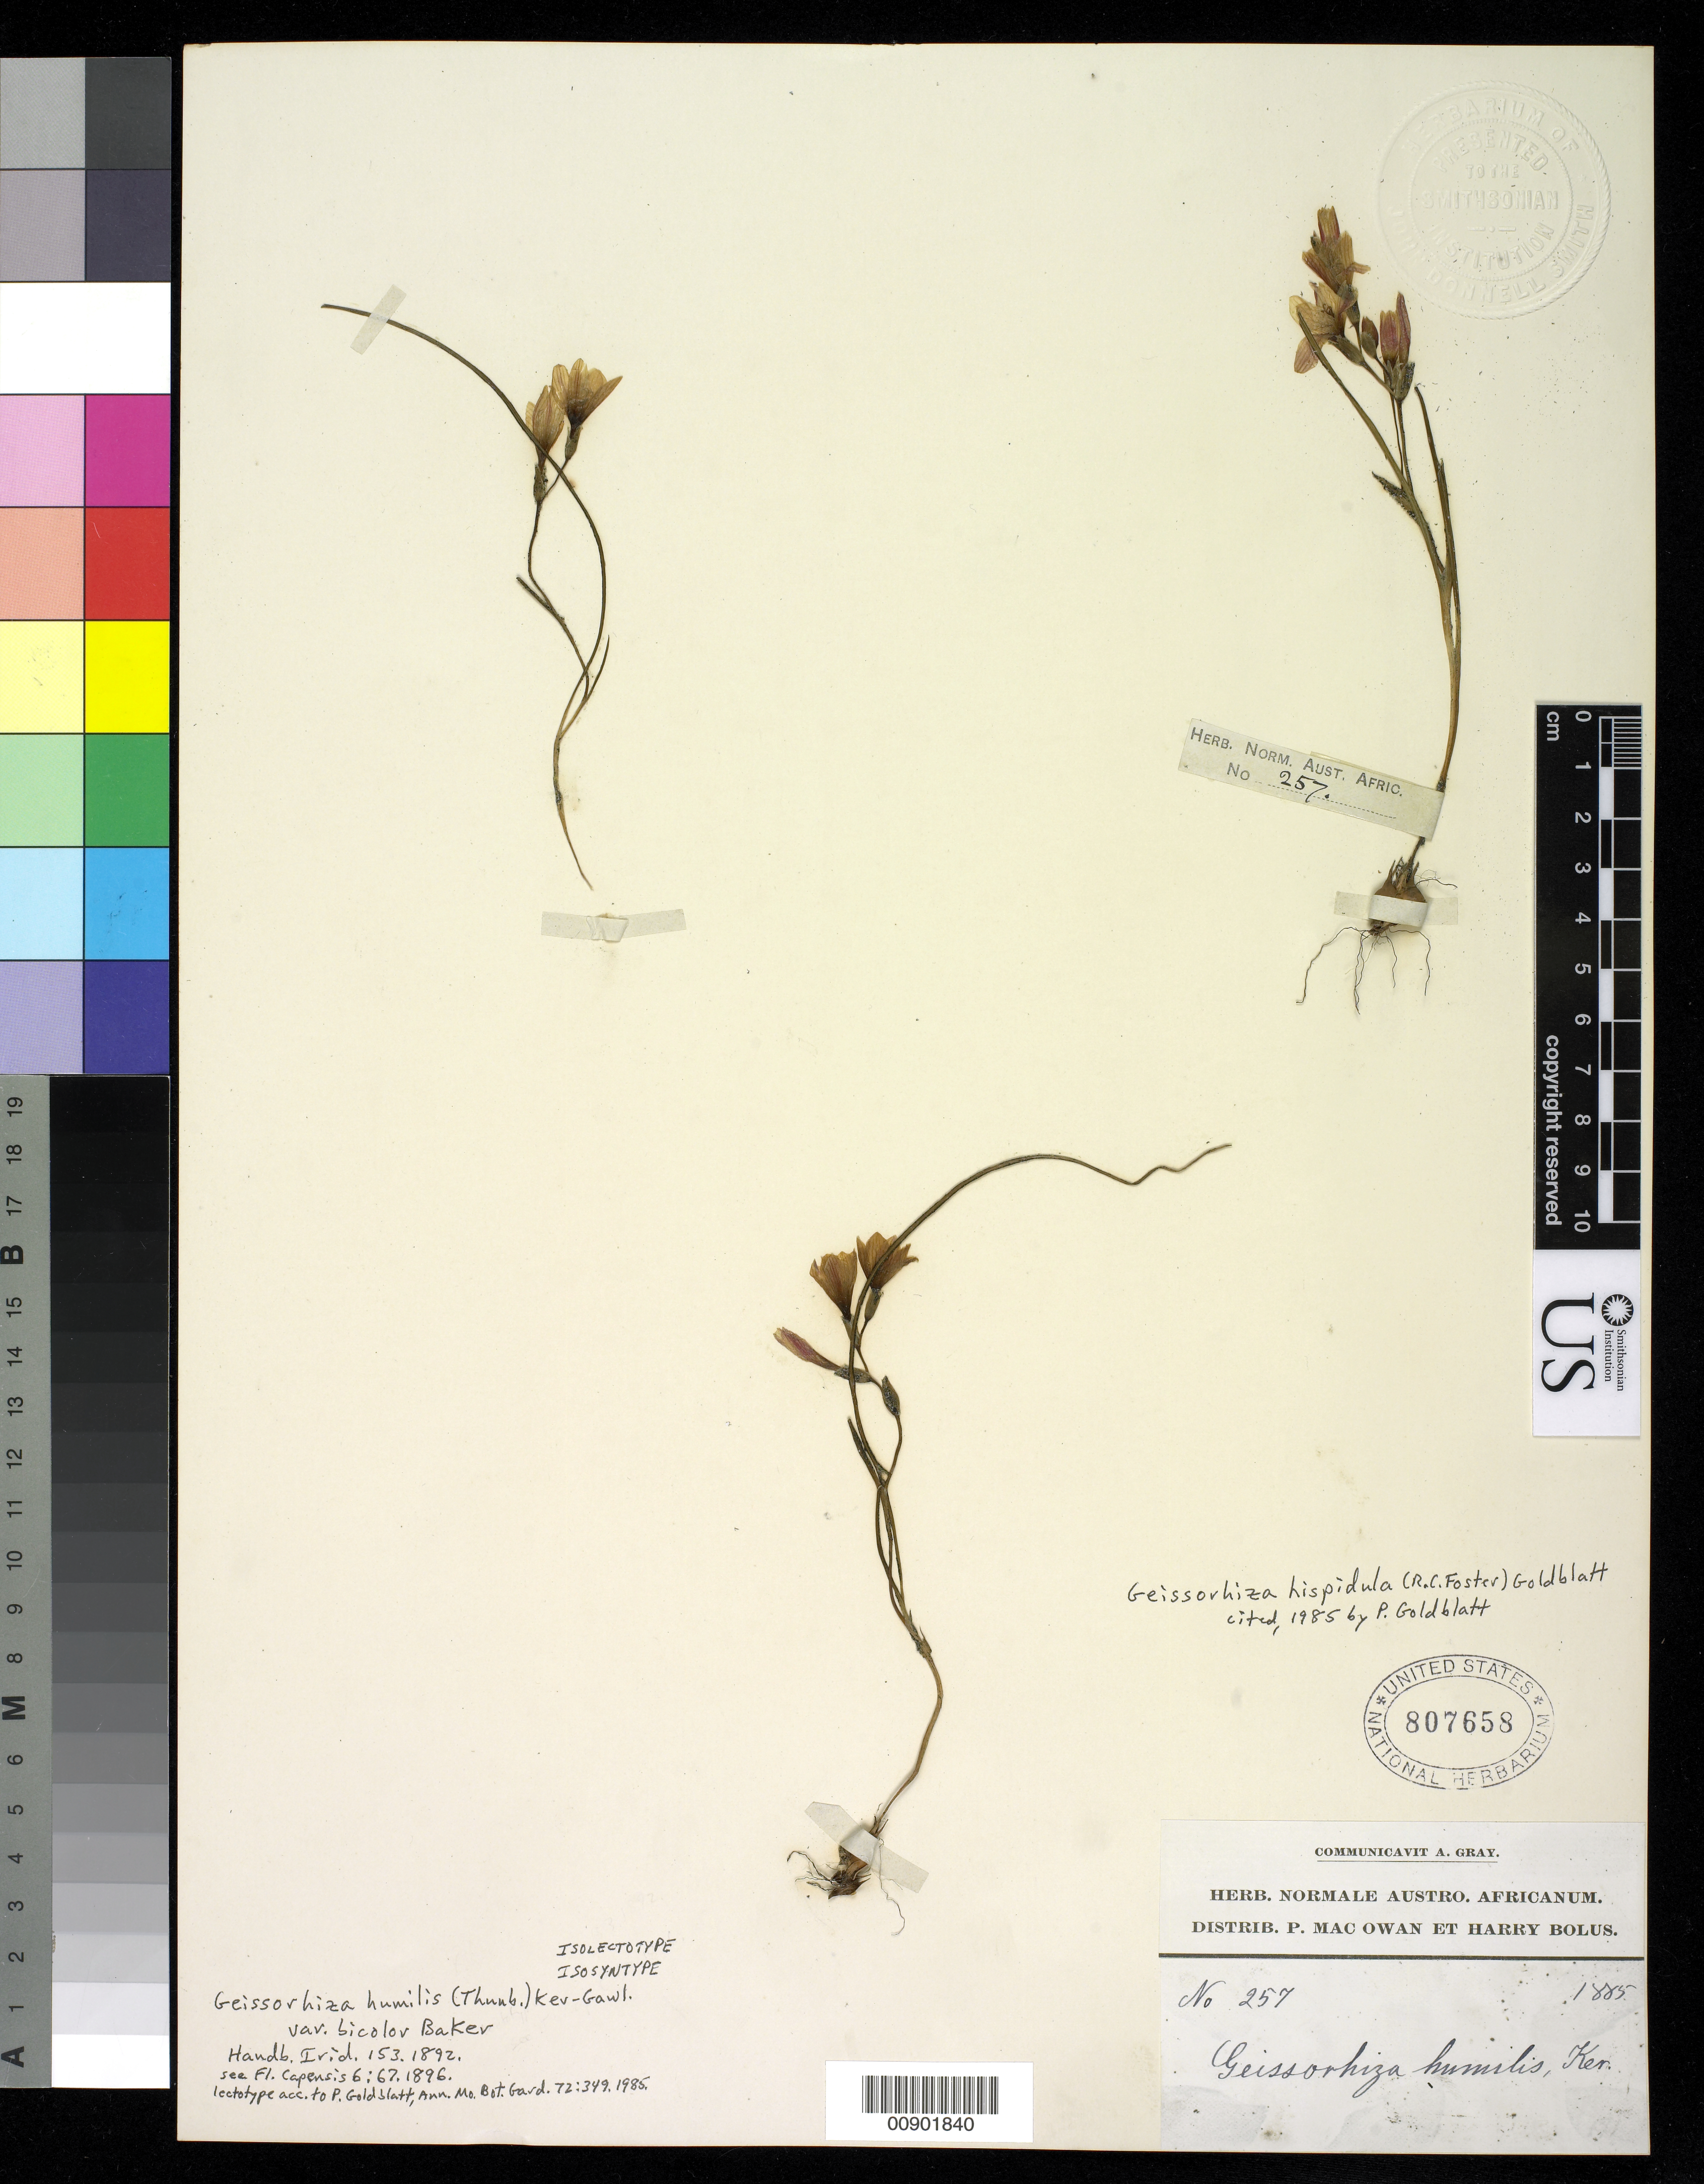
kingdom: Plantae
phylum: Tracheophyta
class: Liliopsida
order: Asparagales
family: Iridaceae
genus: Geissorhiza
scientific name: Geissorhiza humilis var. bicolor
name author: Baker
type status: Isolectotype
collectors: P. MacOwan & H. Bolus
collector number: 257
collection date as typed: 1885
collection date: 1885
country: South Africa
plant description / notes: Current name as cited by Goldblatt (1985).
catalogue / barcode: US 807658